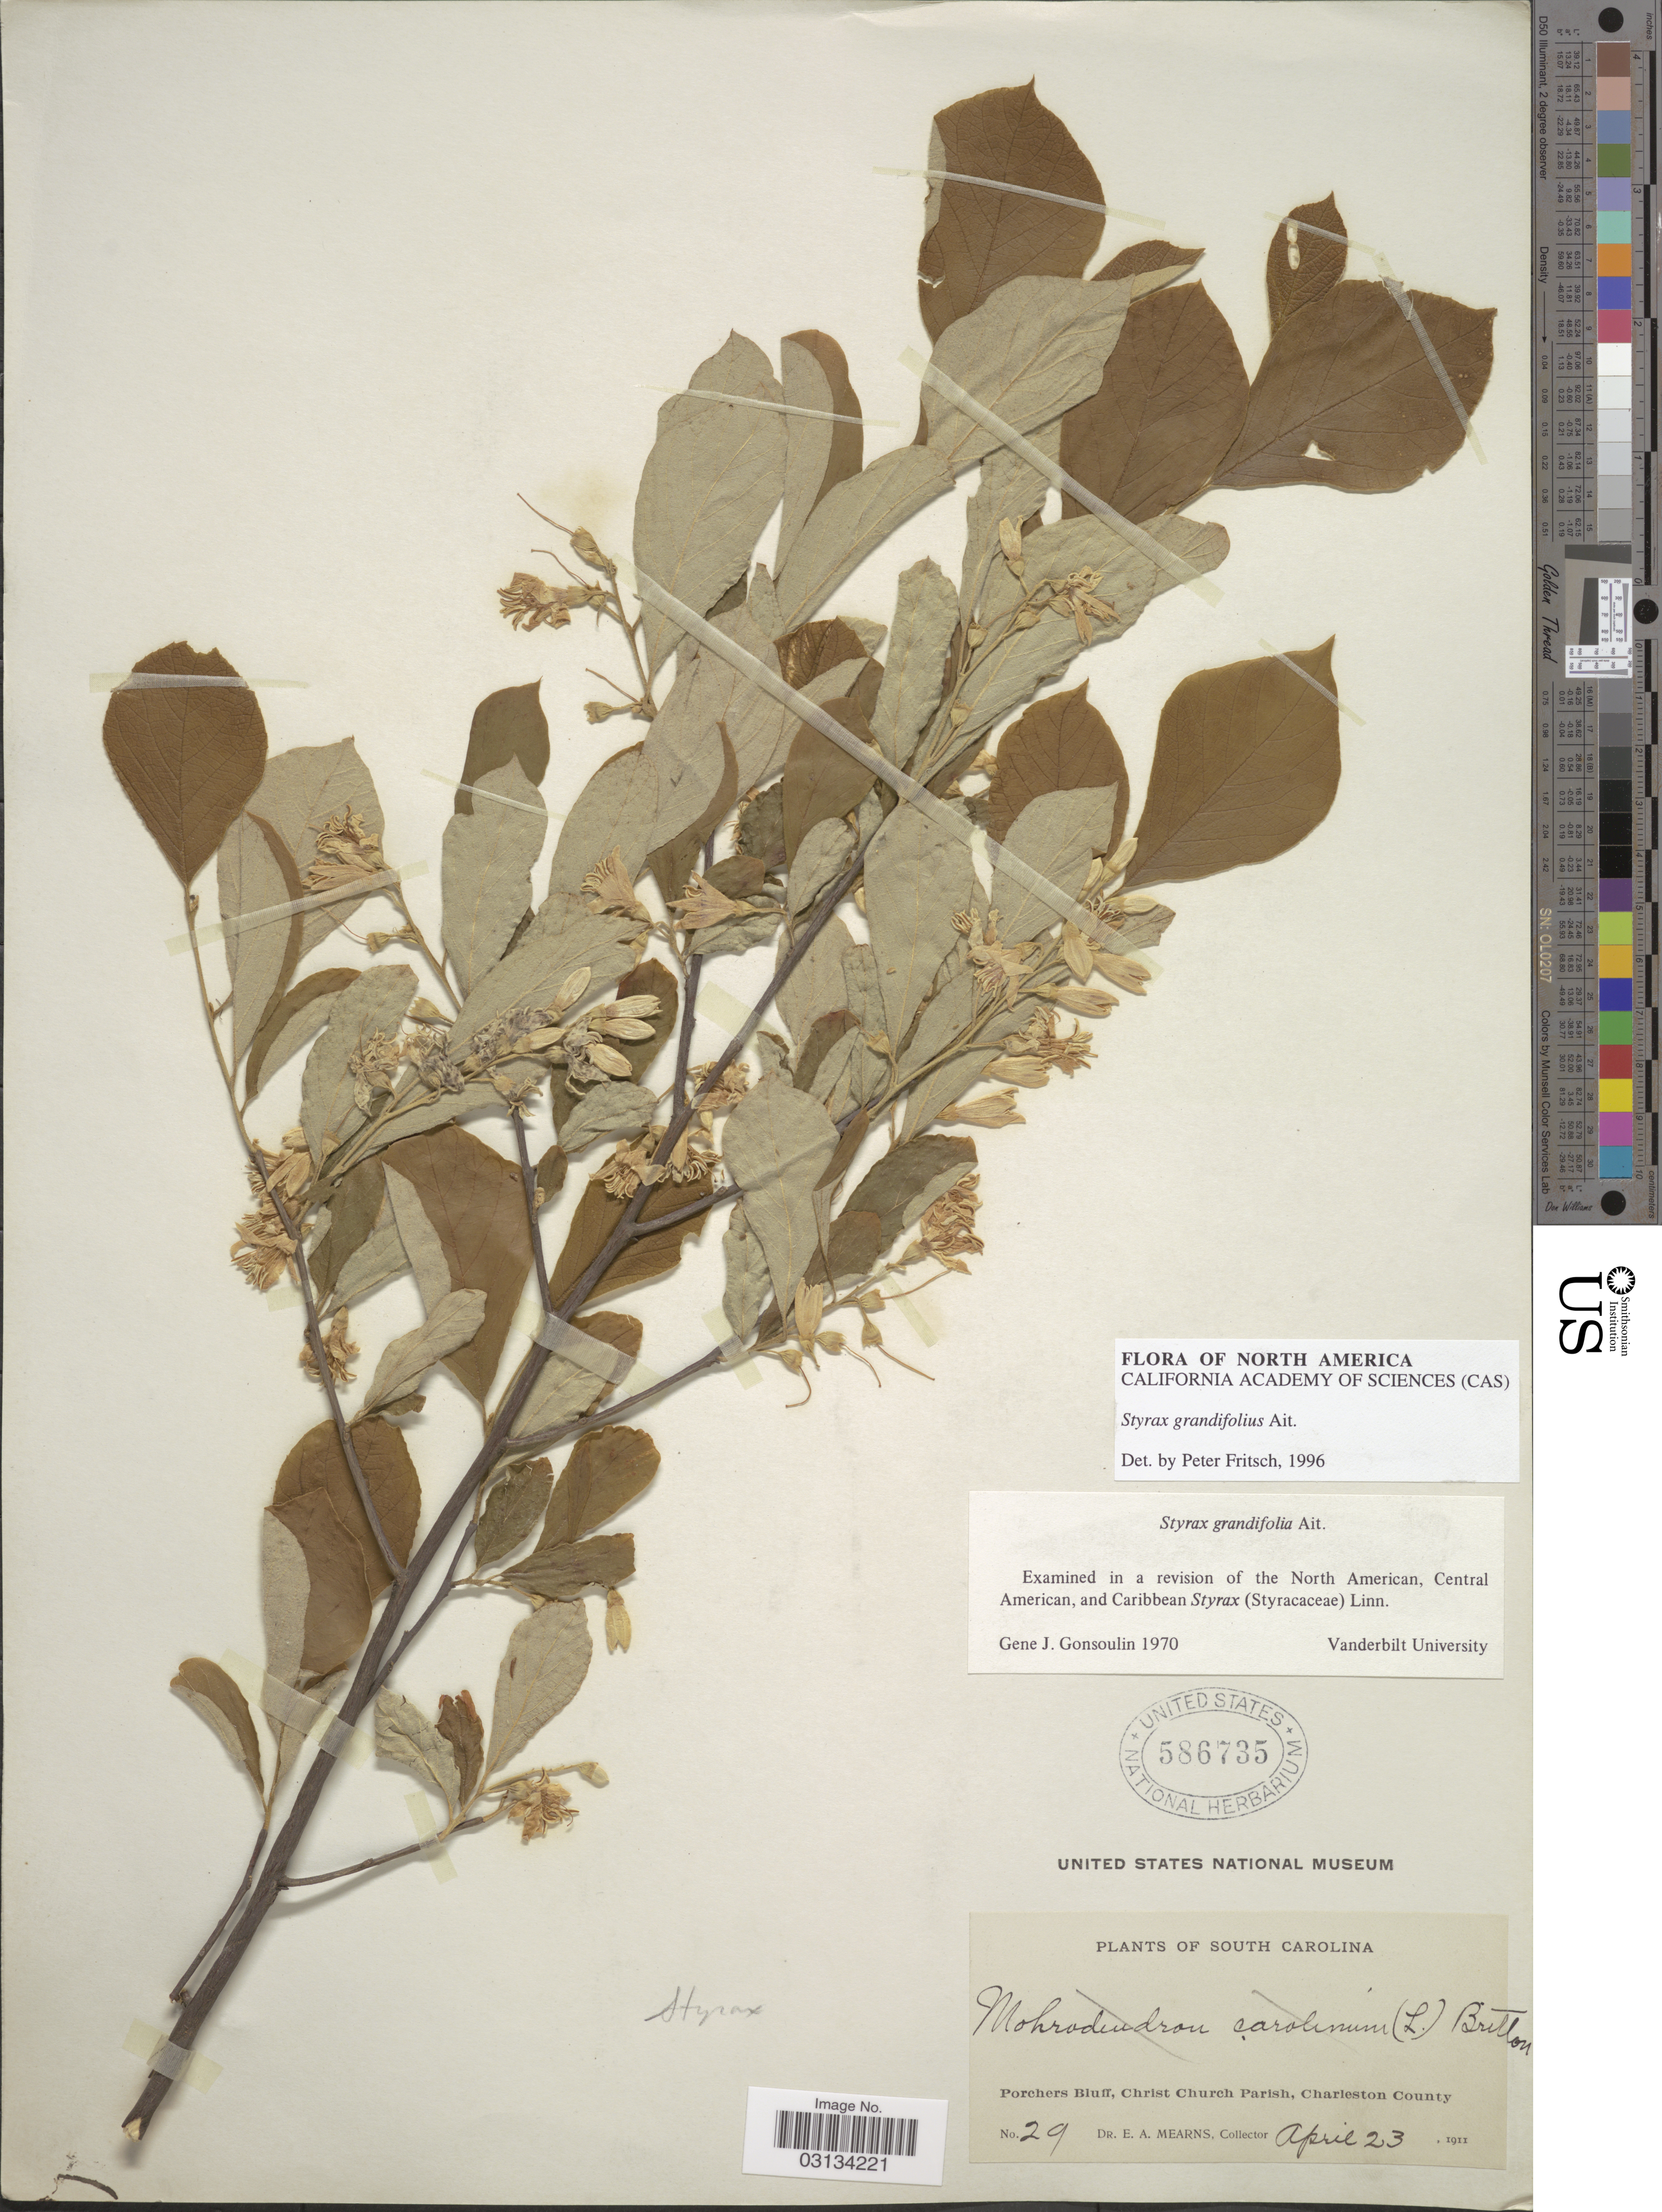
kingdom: Plantae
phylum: Tracheophyta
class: Magnoliopsida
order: Ericales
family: Styracaceae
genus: Styrax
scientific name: Styrax grandifolius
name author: Aiton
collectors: E. A. Mearns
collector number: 29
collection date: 1911-04-23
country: United States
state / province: South Carolina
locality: Porchers Bluff, Christ Church Parish, Charleston County.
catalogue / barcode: US 586735